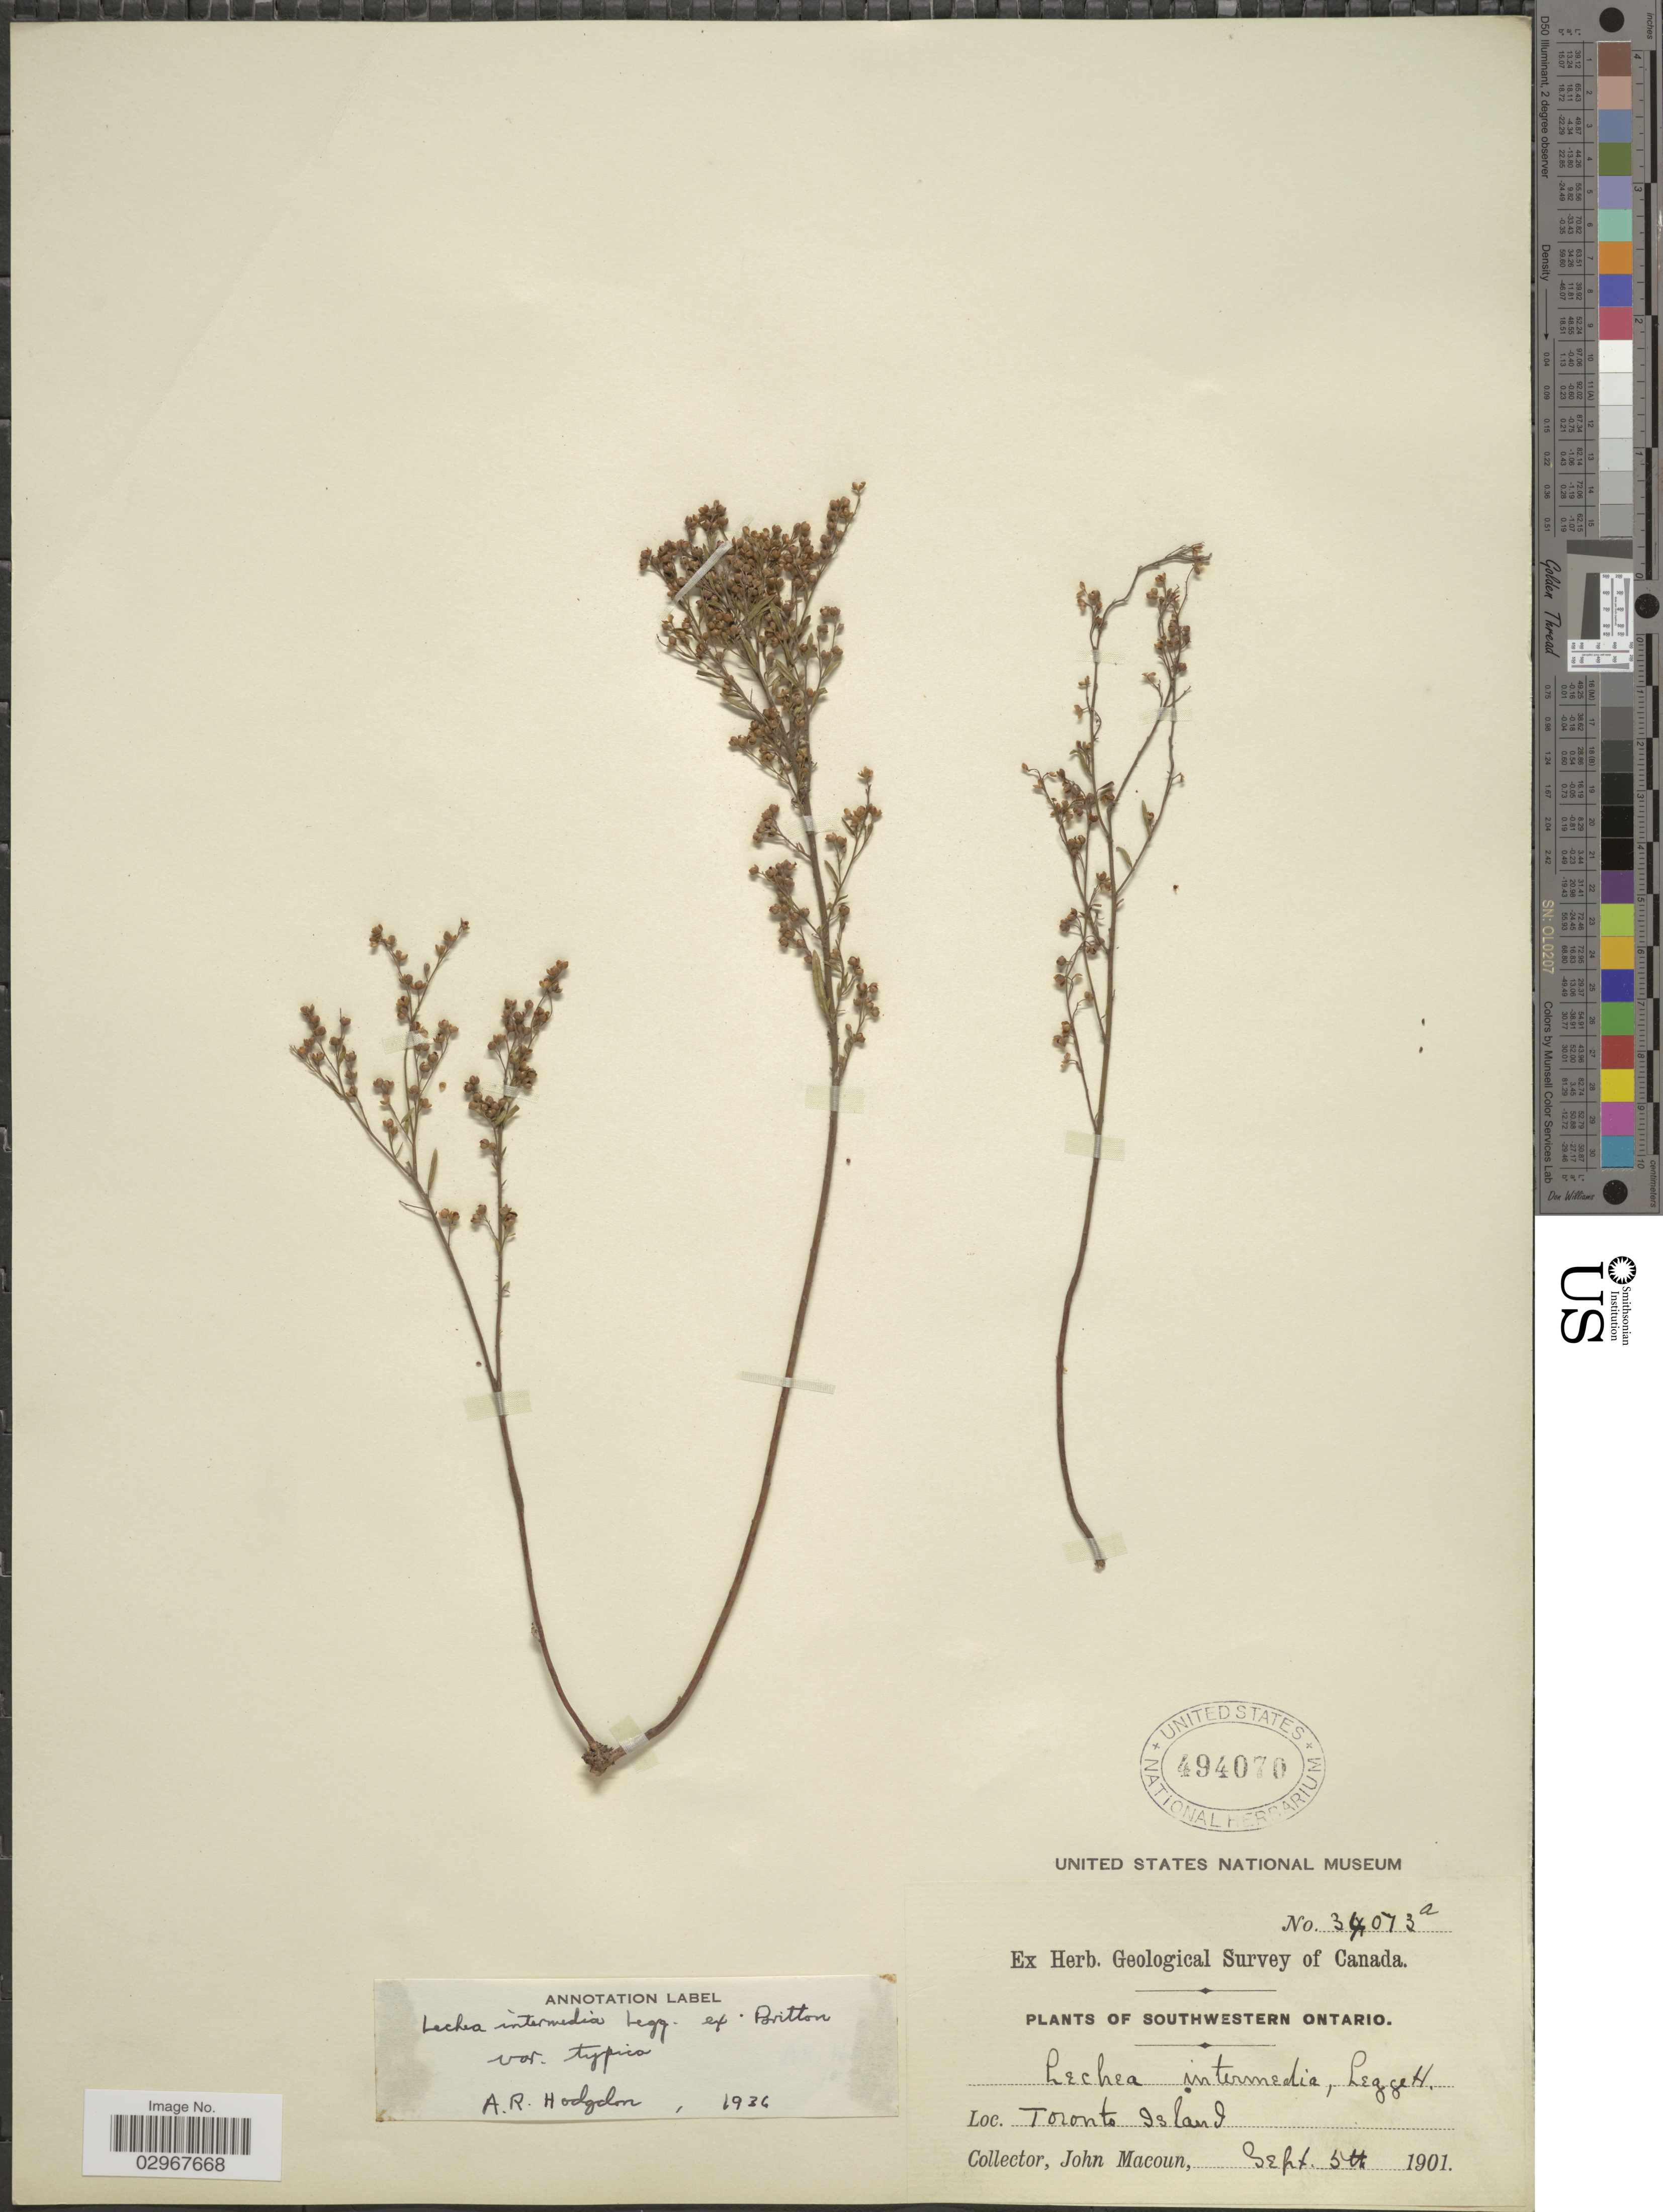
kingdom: Plantae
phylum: Tracheophyta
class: Magnoliopsida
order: Malvales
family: Cistaceae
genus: Lechea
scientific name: Lechea intermedia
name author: Legg. ex Britton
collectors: J. Macoun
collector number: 34073a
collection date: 1901-09-05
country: Canada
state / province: Ontario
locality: Southwestern Ontario. Toronto Island.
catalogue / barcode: US 494070